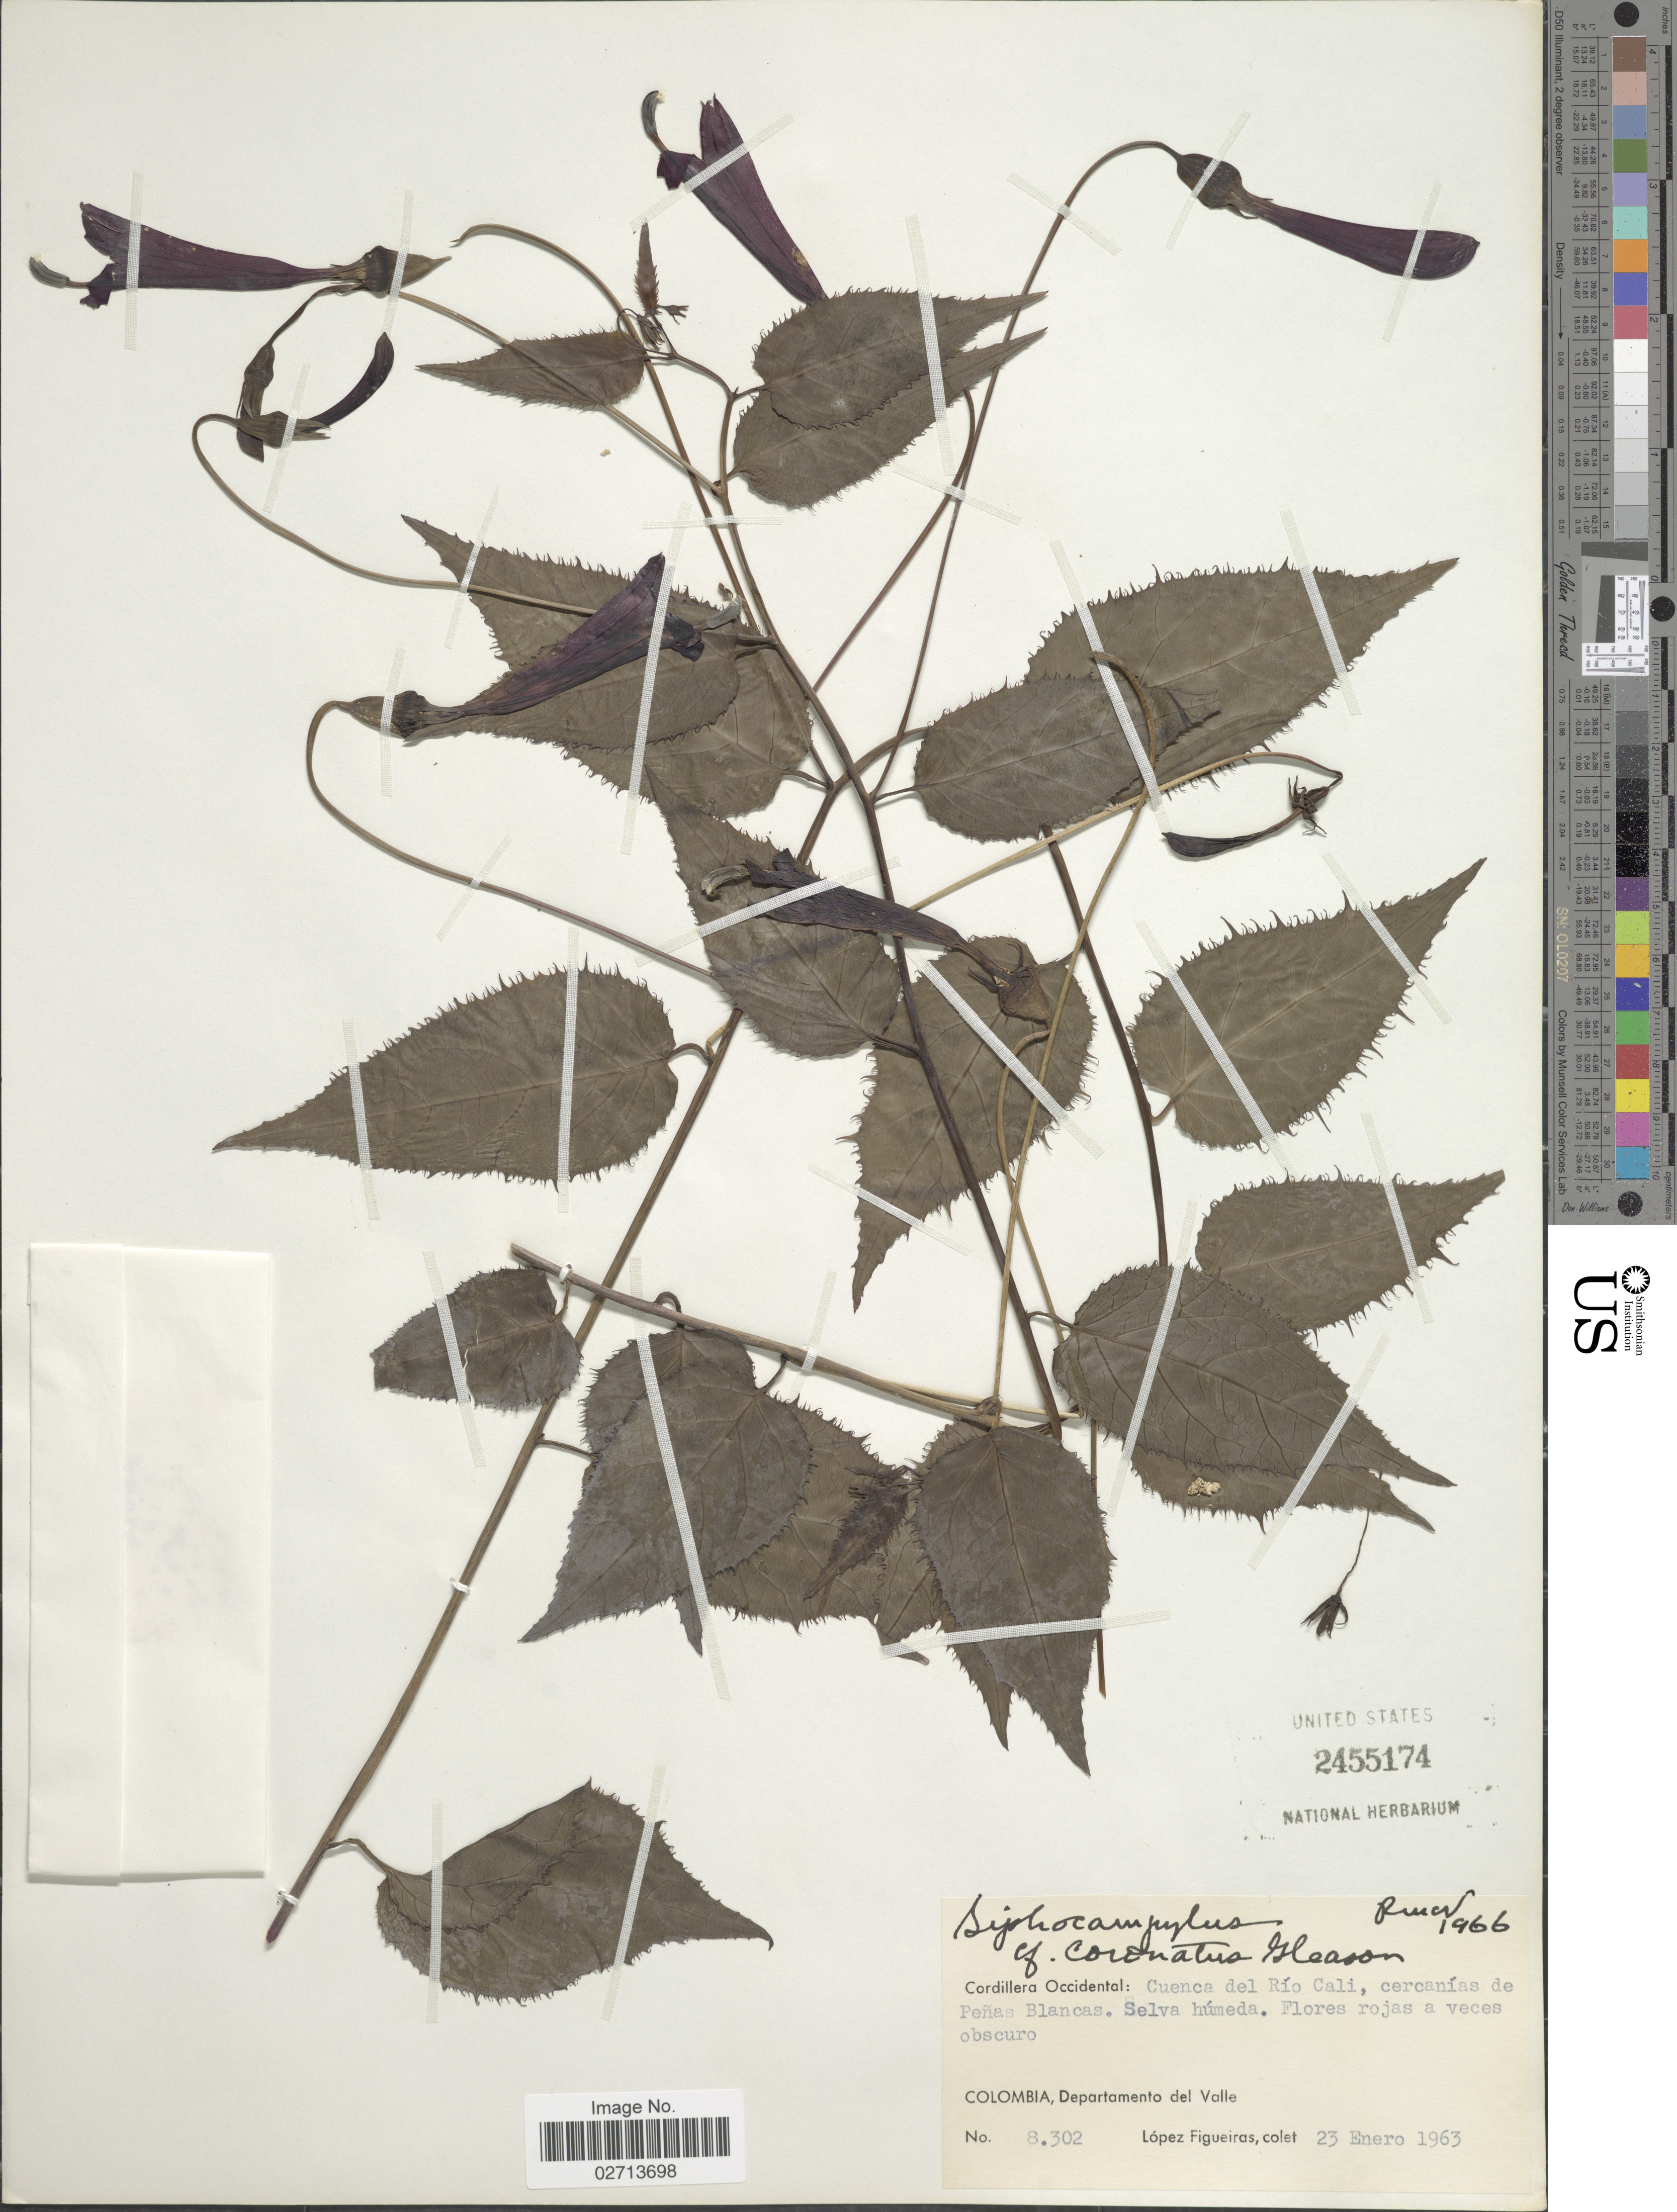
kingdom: Plantae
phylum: Tracheophyta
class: Magnoliopsida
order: Asterales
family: Campanulaceae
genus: Siphocampylus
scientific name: Siphocampylus coronatus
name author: Gleason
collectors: M. López Figueiras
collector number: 8302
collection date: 1963-01-23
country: Colombia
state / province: Valle del Cauca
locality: Cordillera Occidental: Cuenca del Río Cali, cercanías de Peñas Blancas. Selva húmeda, Departamento del Valle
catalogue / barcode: US 2455174